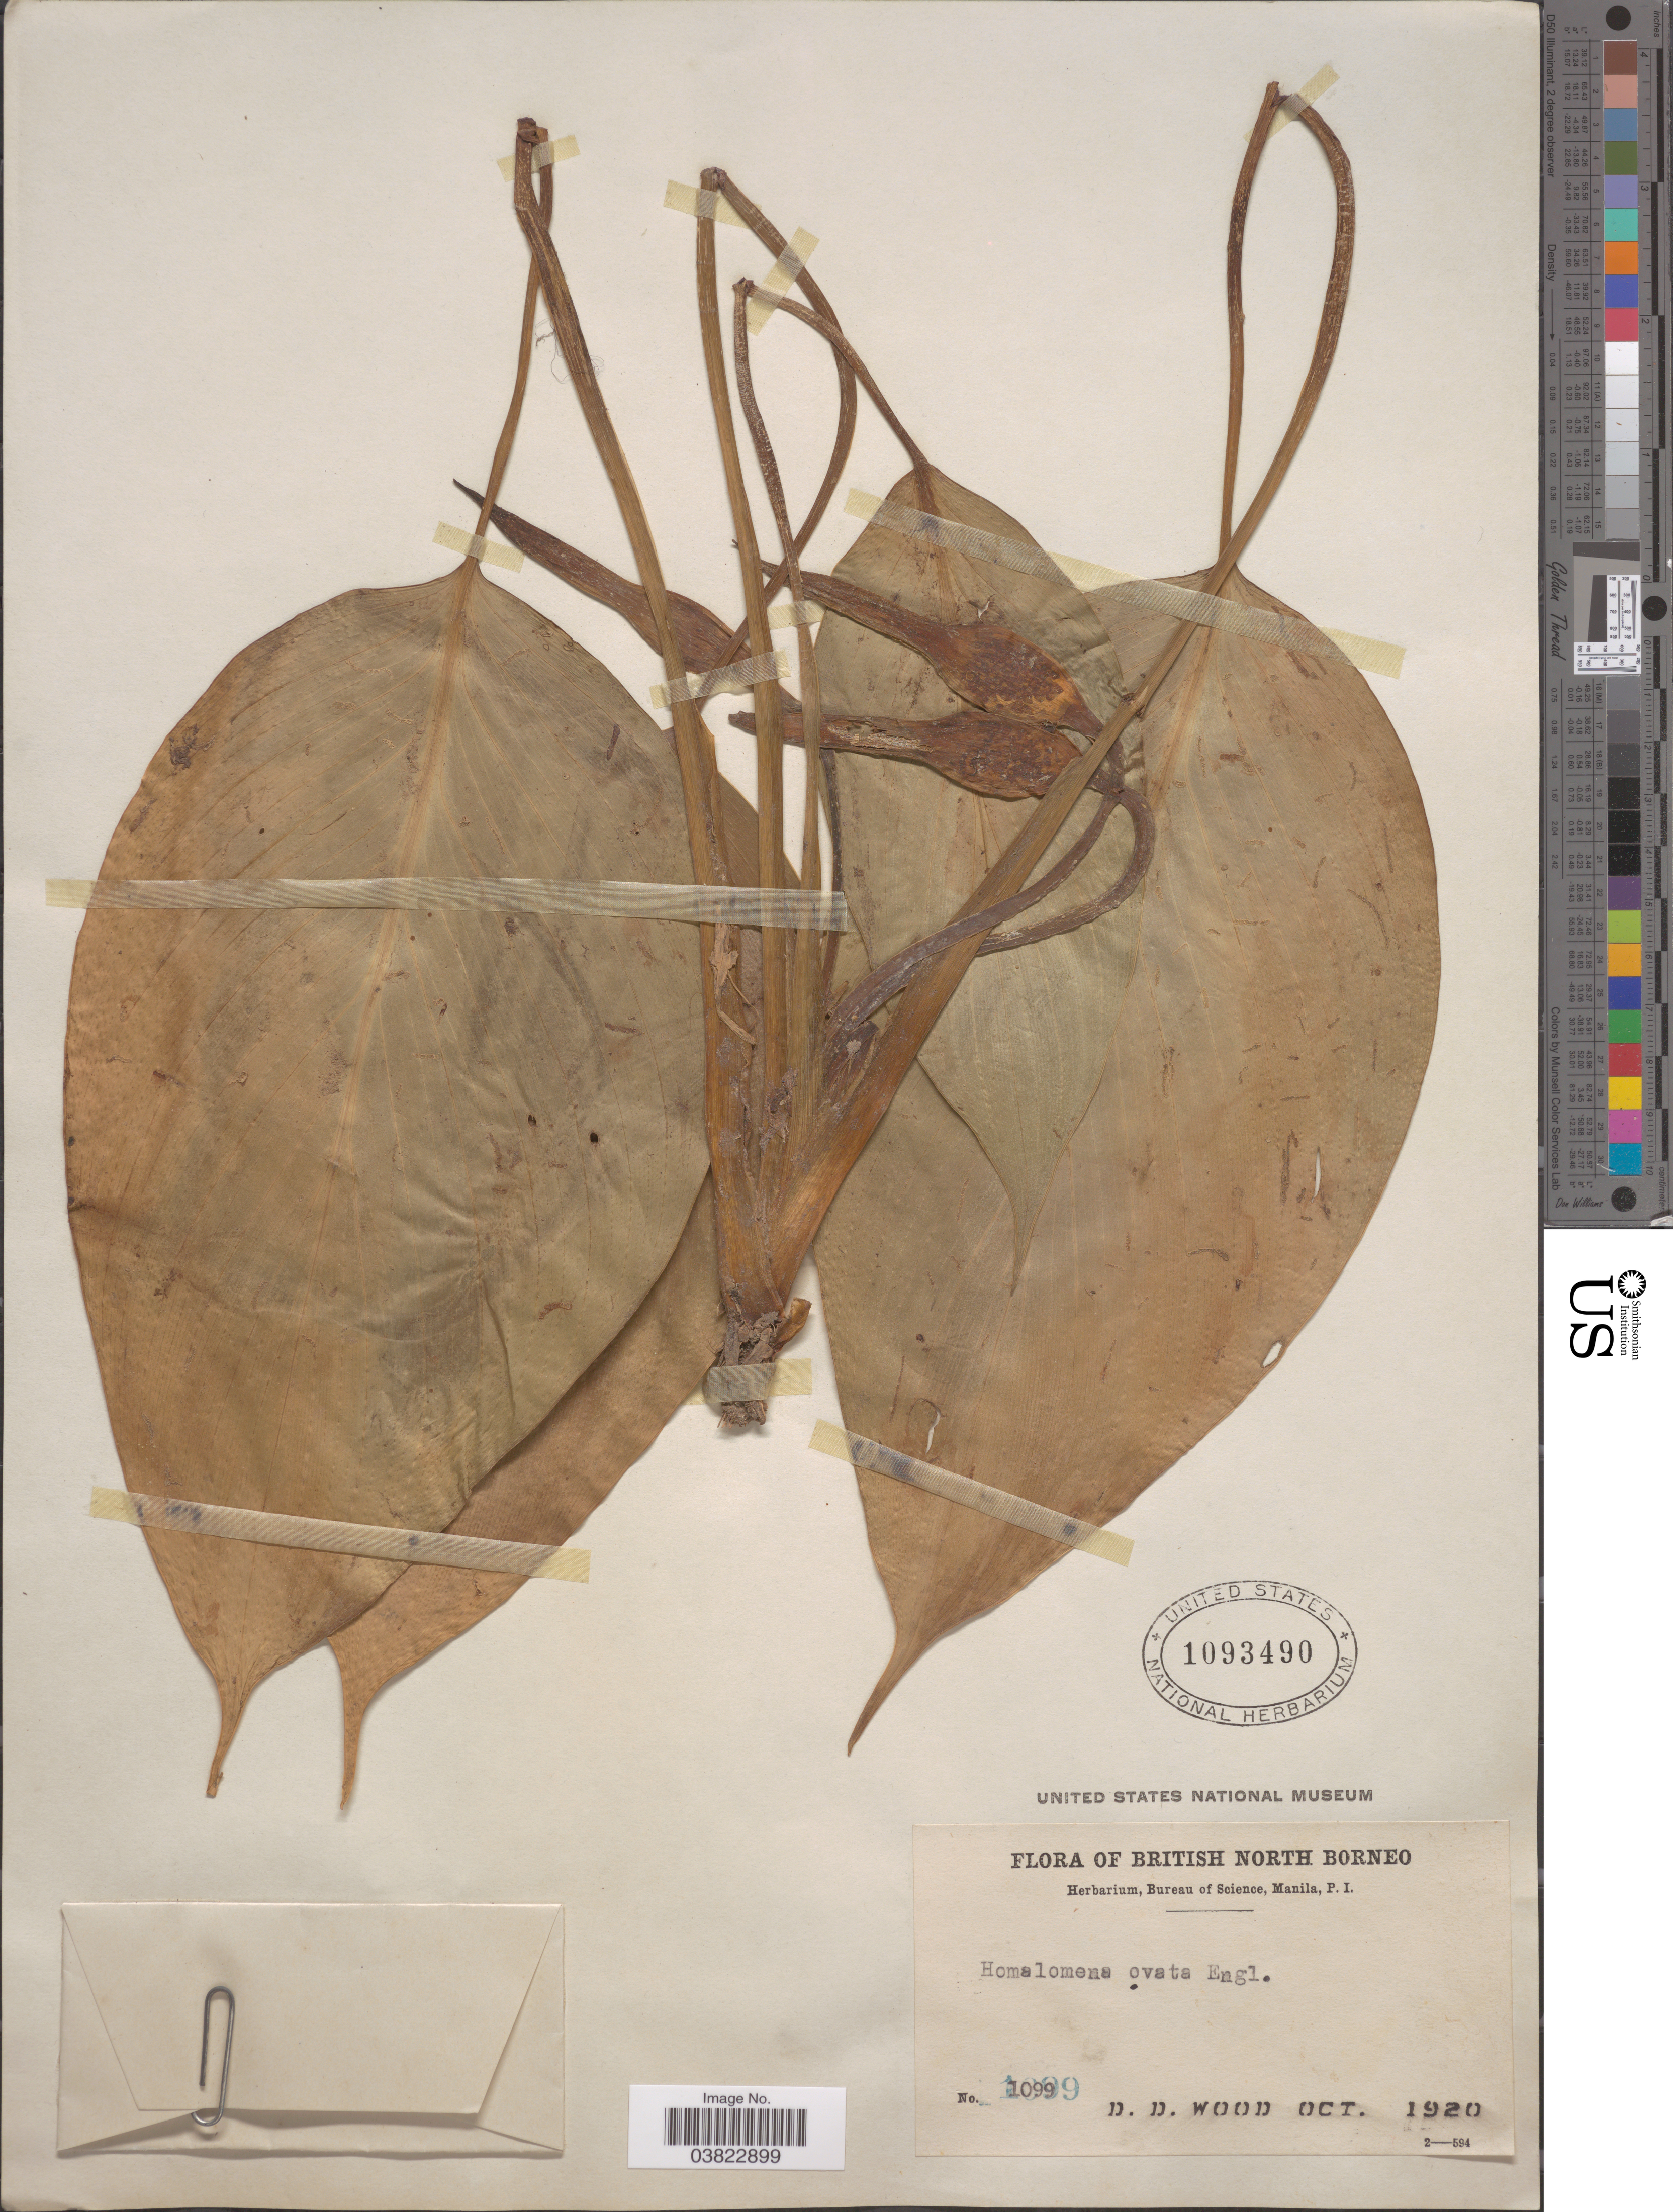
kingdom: Plantae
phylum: Tracheophyta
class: Liliopsida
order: Alismatales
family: Araceae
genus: Homalomena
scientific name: Homalomena ovata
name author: Engl.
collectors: D. Wood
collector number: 1099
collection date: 1920-10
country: Malaysia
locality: British North Borneo.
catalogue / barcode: US 1093490